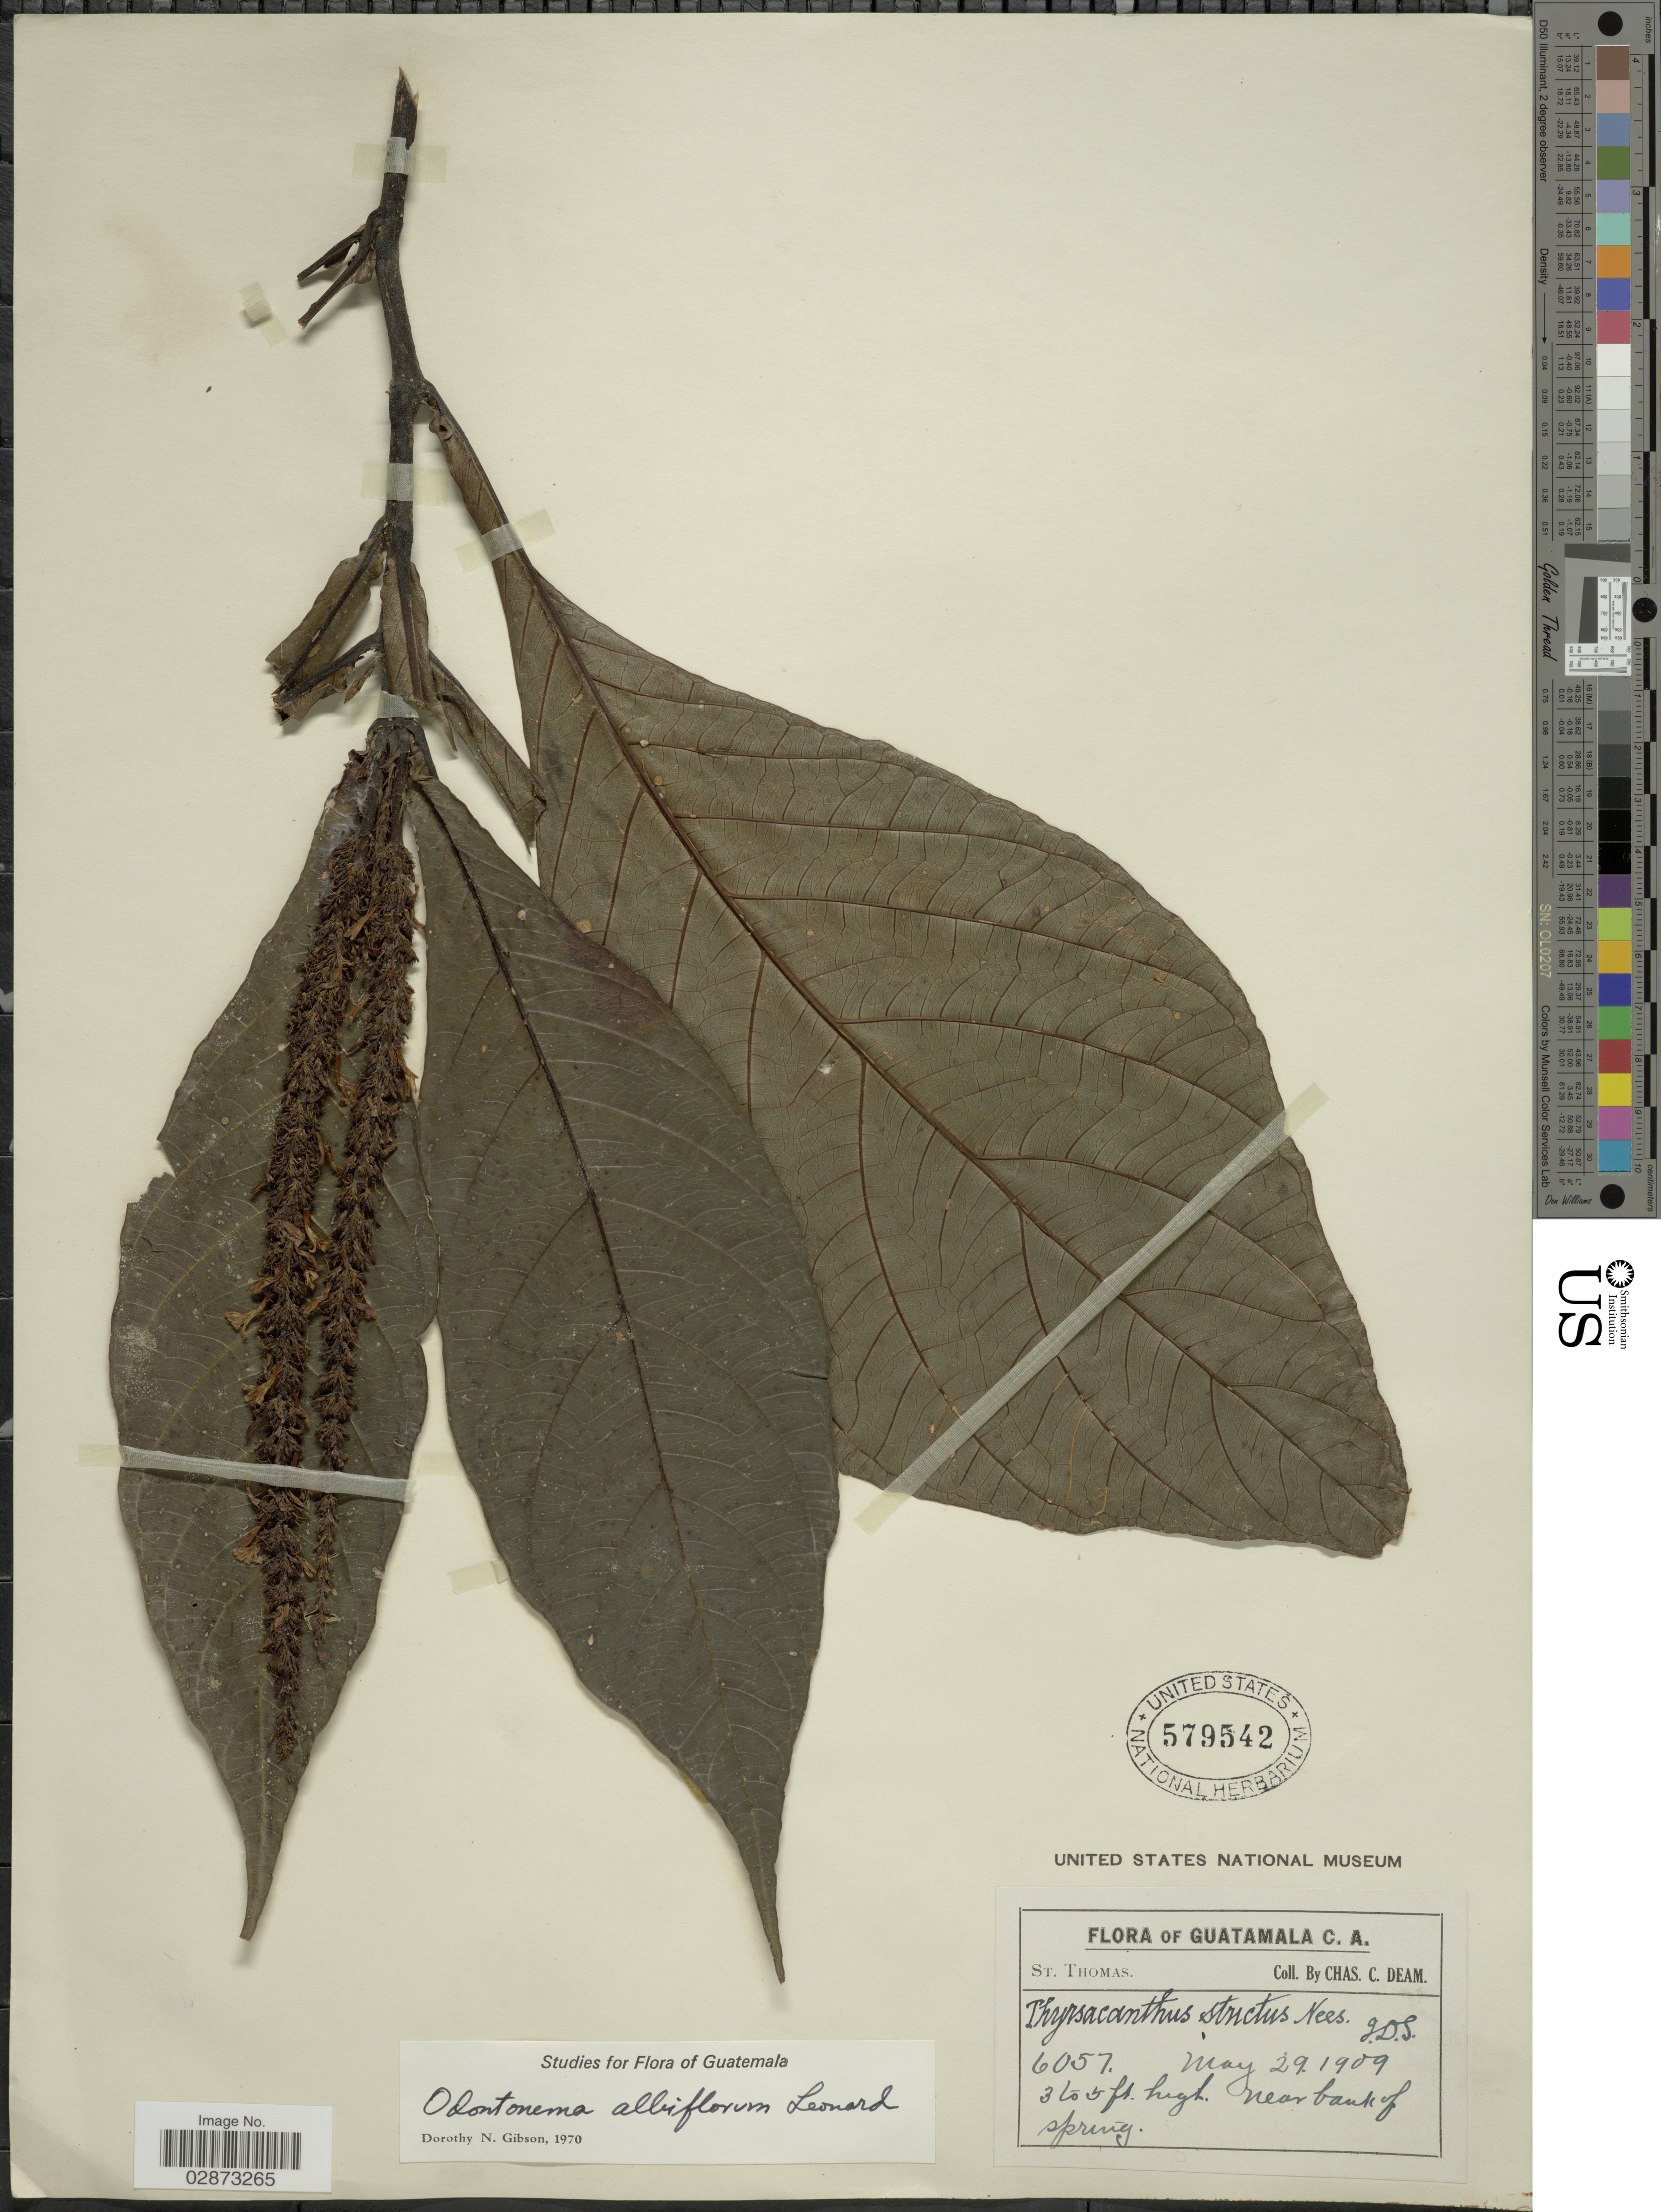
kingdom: Plantae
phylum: Tracheophyta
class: Magnoliopsida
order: Lamiales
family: Acanthaceae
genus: Odontonema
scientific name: Odontonema albiflorum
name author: Leonard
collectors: C. C. Deam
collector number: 6057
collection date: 1909-05-29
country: Guatemala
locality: St. Thomas. Near bank of spring.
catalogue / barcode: US 579542